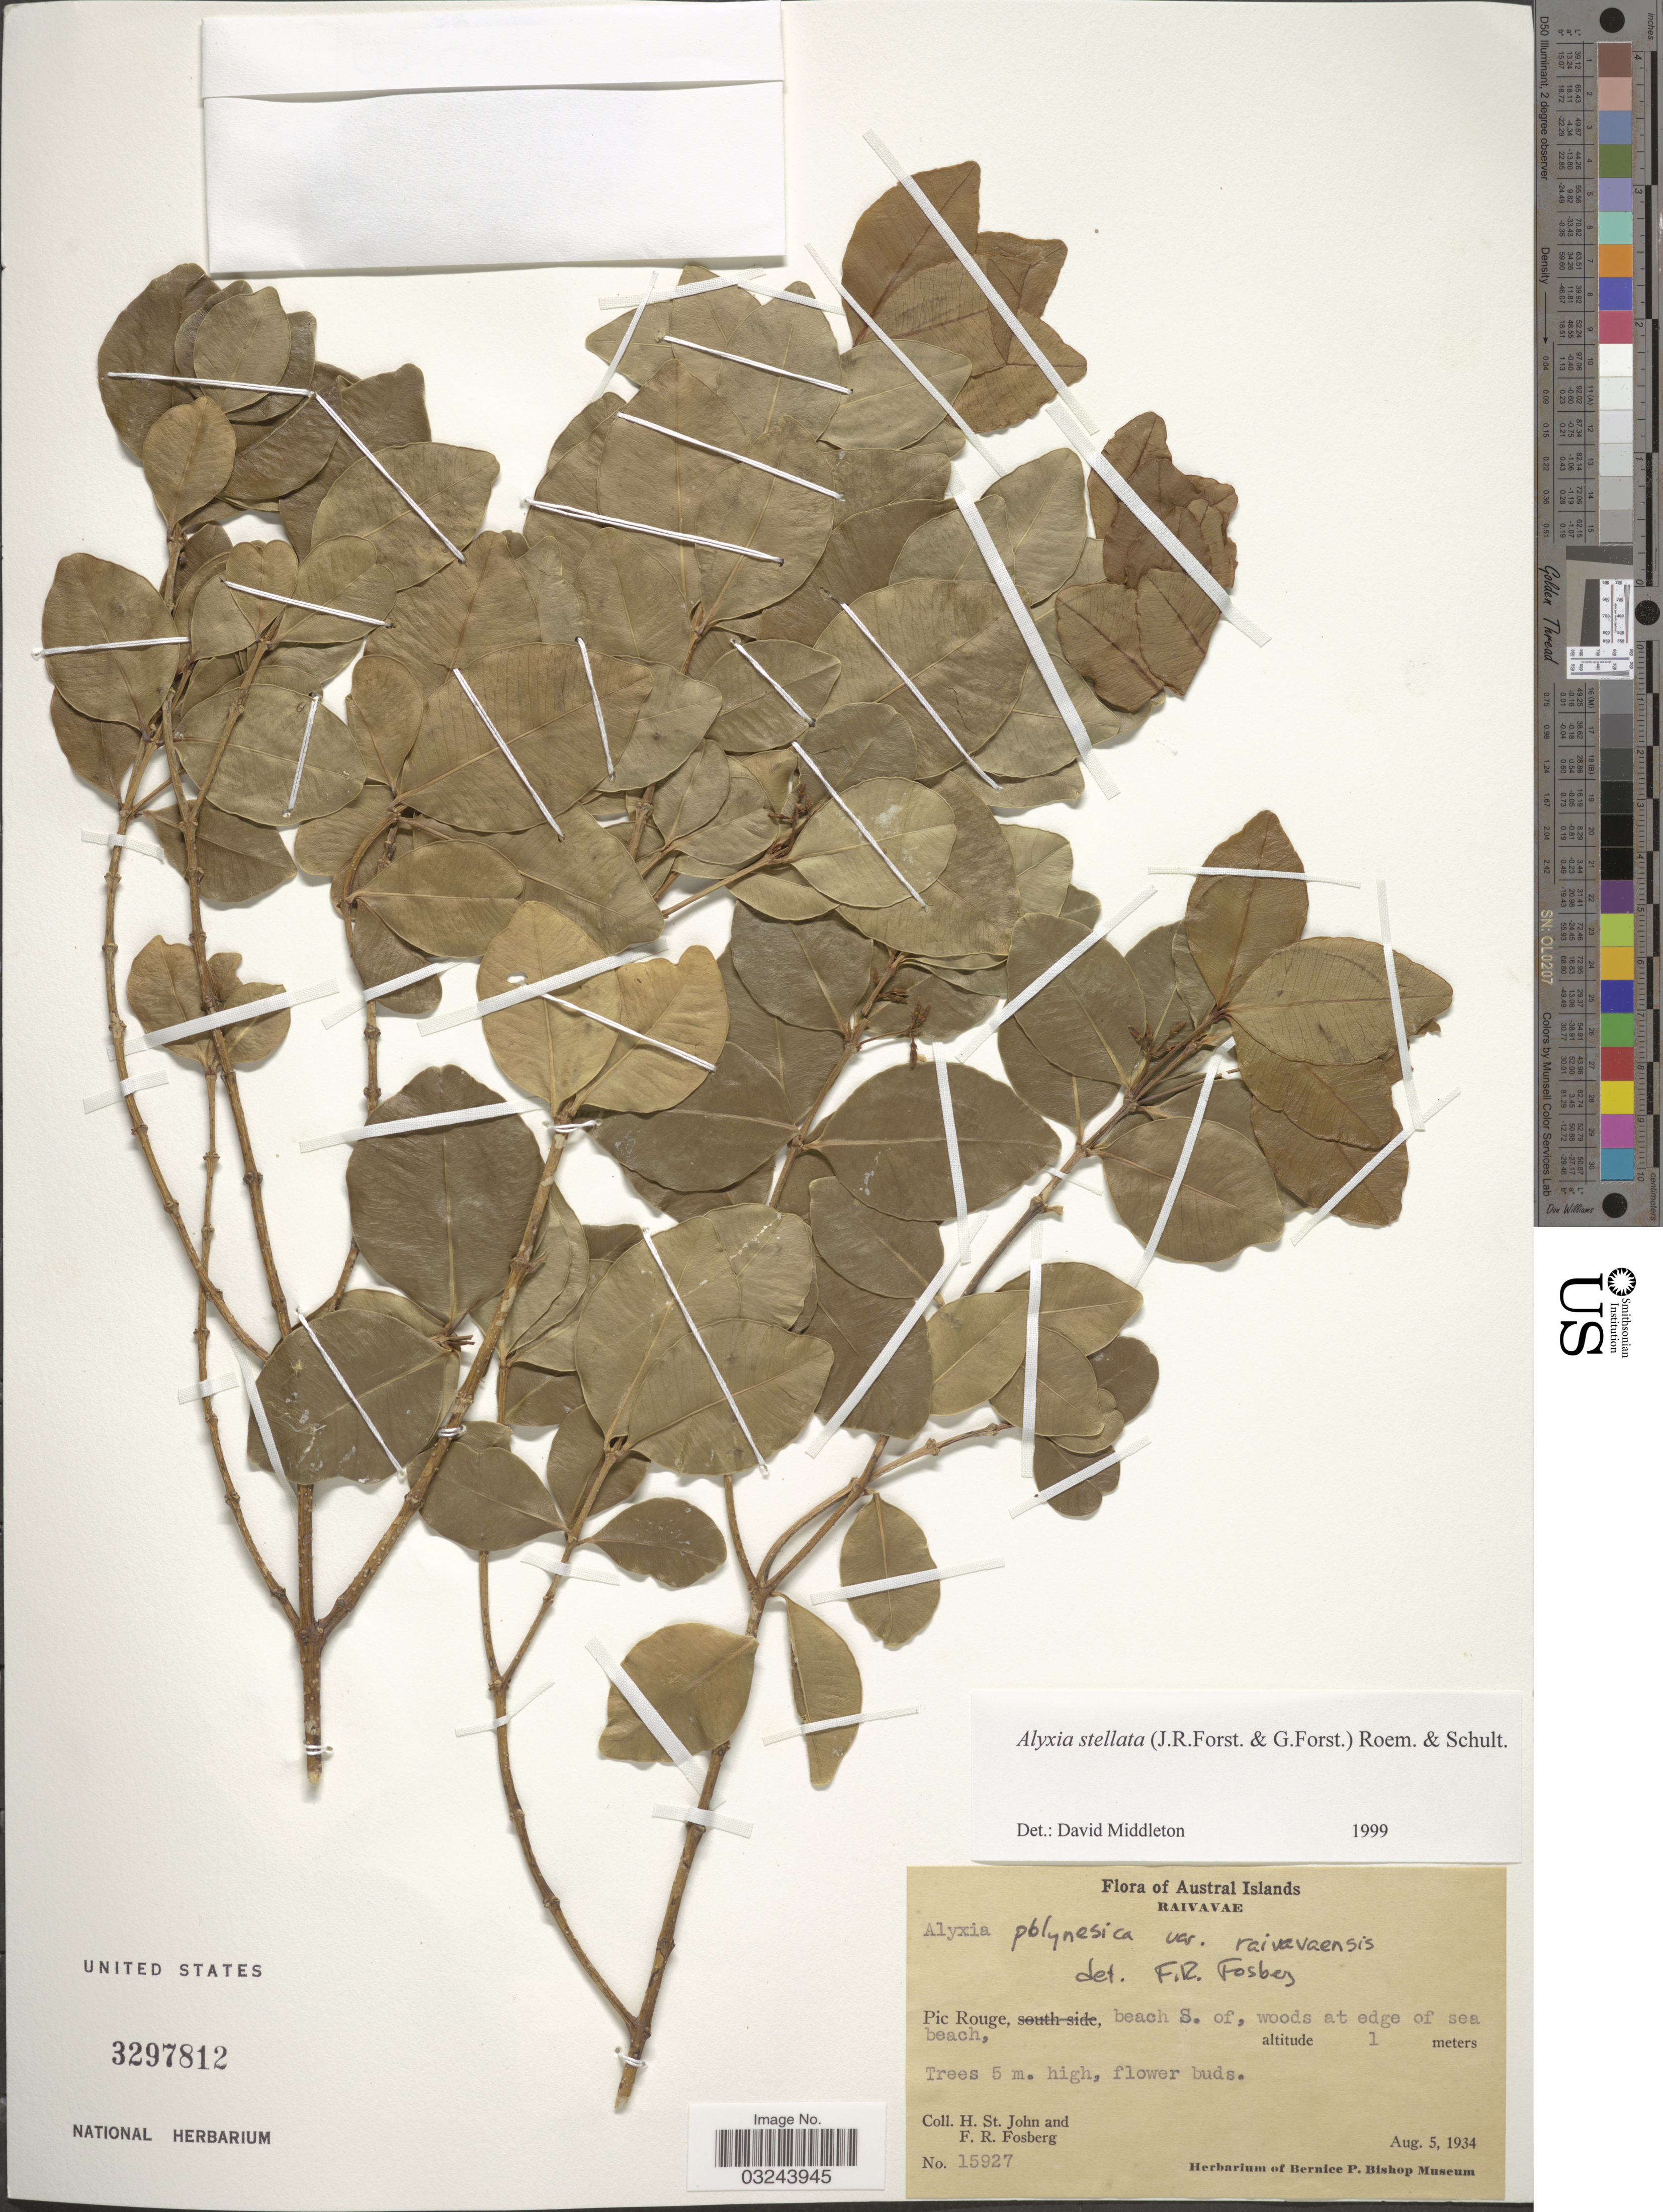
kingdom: Plantae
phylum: Tracheophyta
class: Magnoliopsida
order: Gentianales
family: Apocynaceae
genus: Alyxia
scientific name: Alyxia stellata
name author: (J.R. Forst. & G. Forst.) Roem. & Schult.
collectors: H. St. John & F. R. Fosberg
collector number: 15927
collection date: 1934-08-05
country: French Polynesia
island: Raivavae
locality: Austral Islands. Raivavae. Pic Rouge, beach S. of, woods at edge of sea beach.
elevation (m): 1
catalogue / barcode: US 3297812